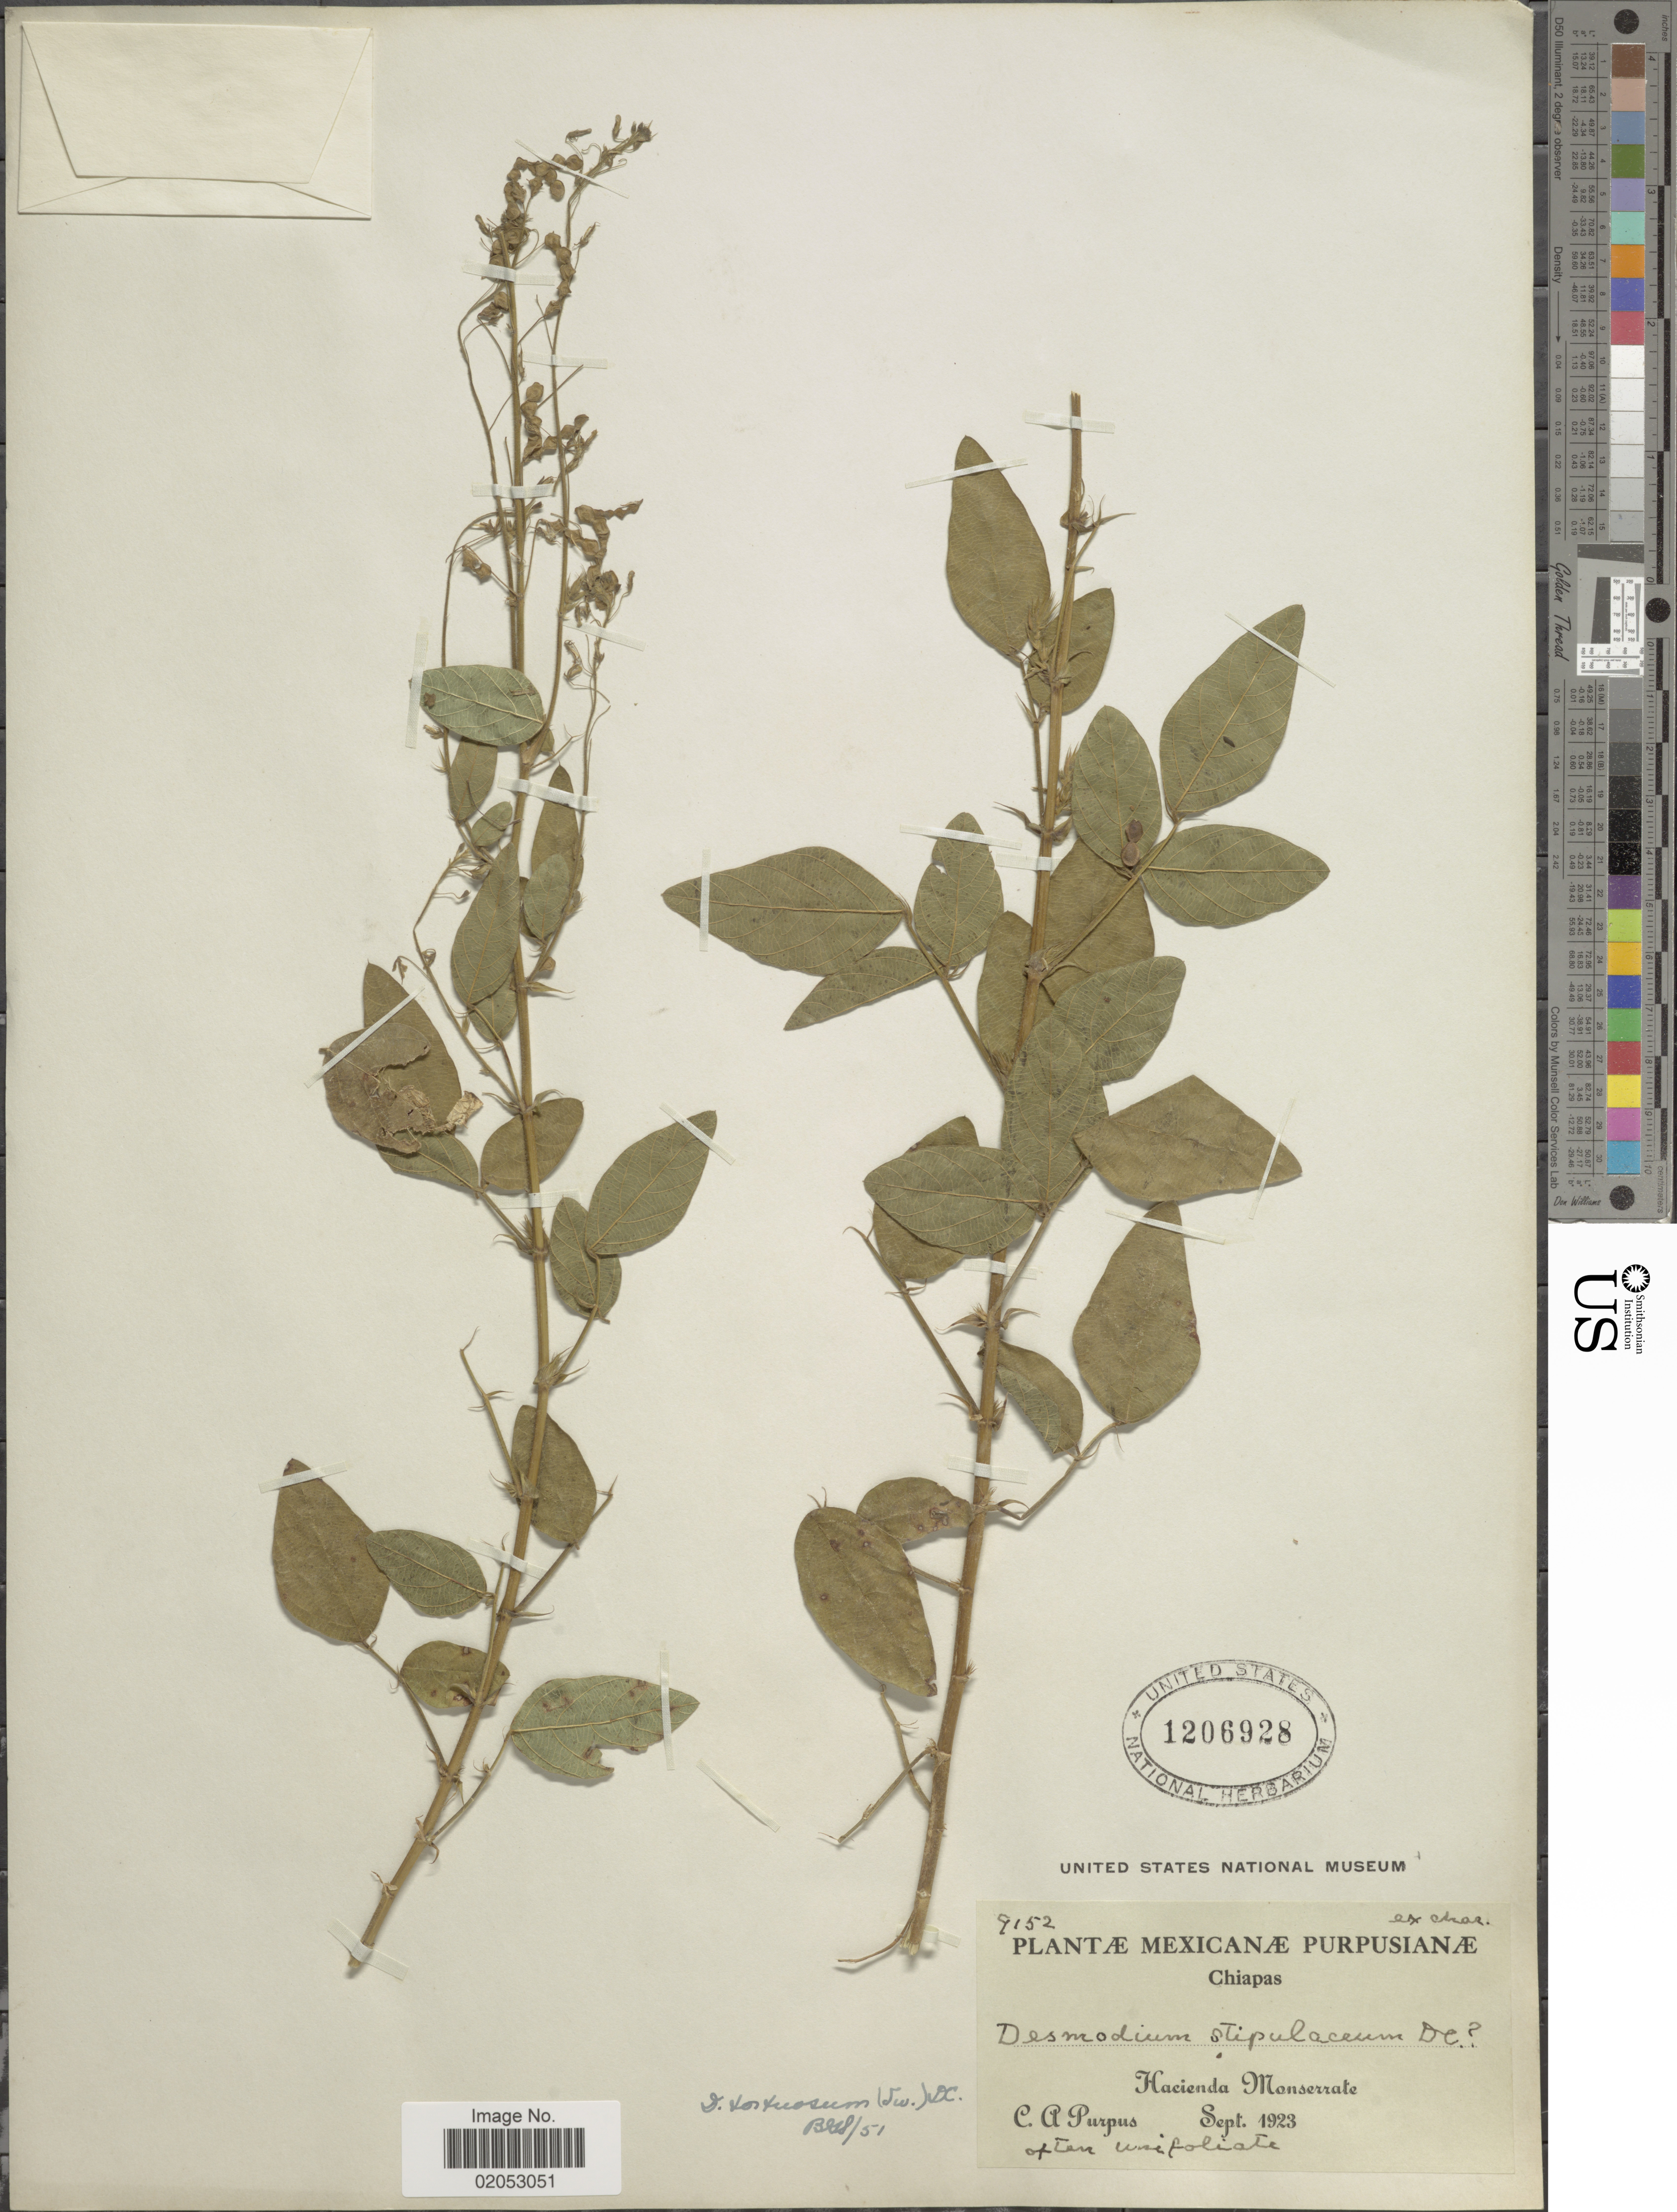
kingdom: Plantae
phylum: Tracheophyta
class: Magnoliopsida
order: Fabales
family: Fabaceae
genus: Desmodium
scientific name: Desmodium tortuosum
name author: (Sw.) DC.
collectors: C. A. Purpus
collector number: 9152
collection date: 1923-09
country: Mexico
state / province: Chiapas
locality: Hacienda Monserrate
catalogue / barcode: US 1206928